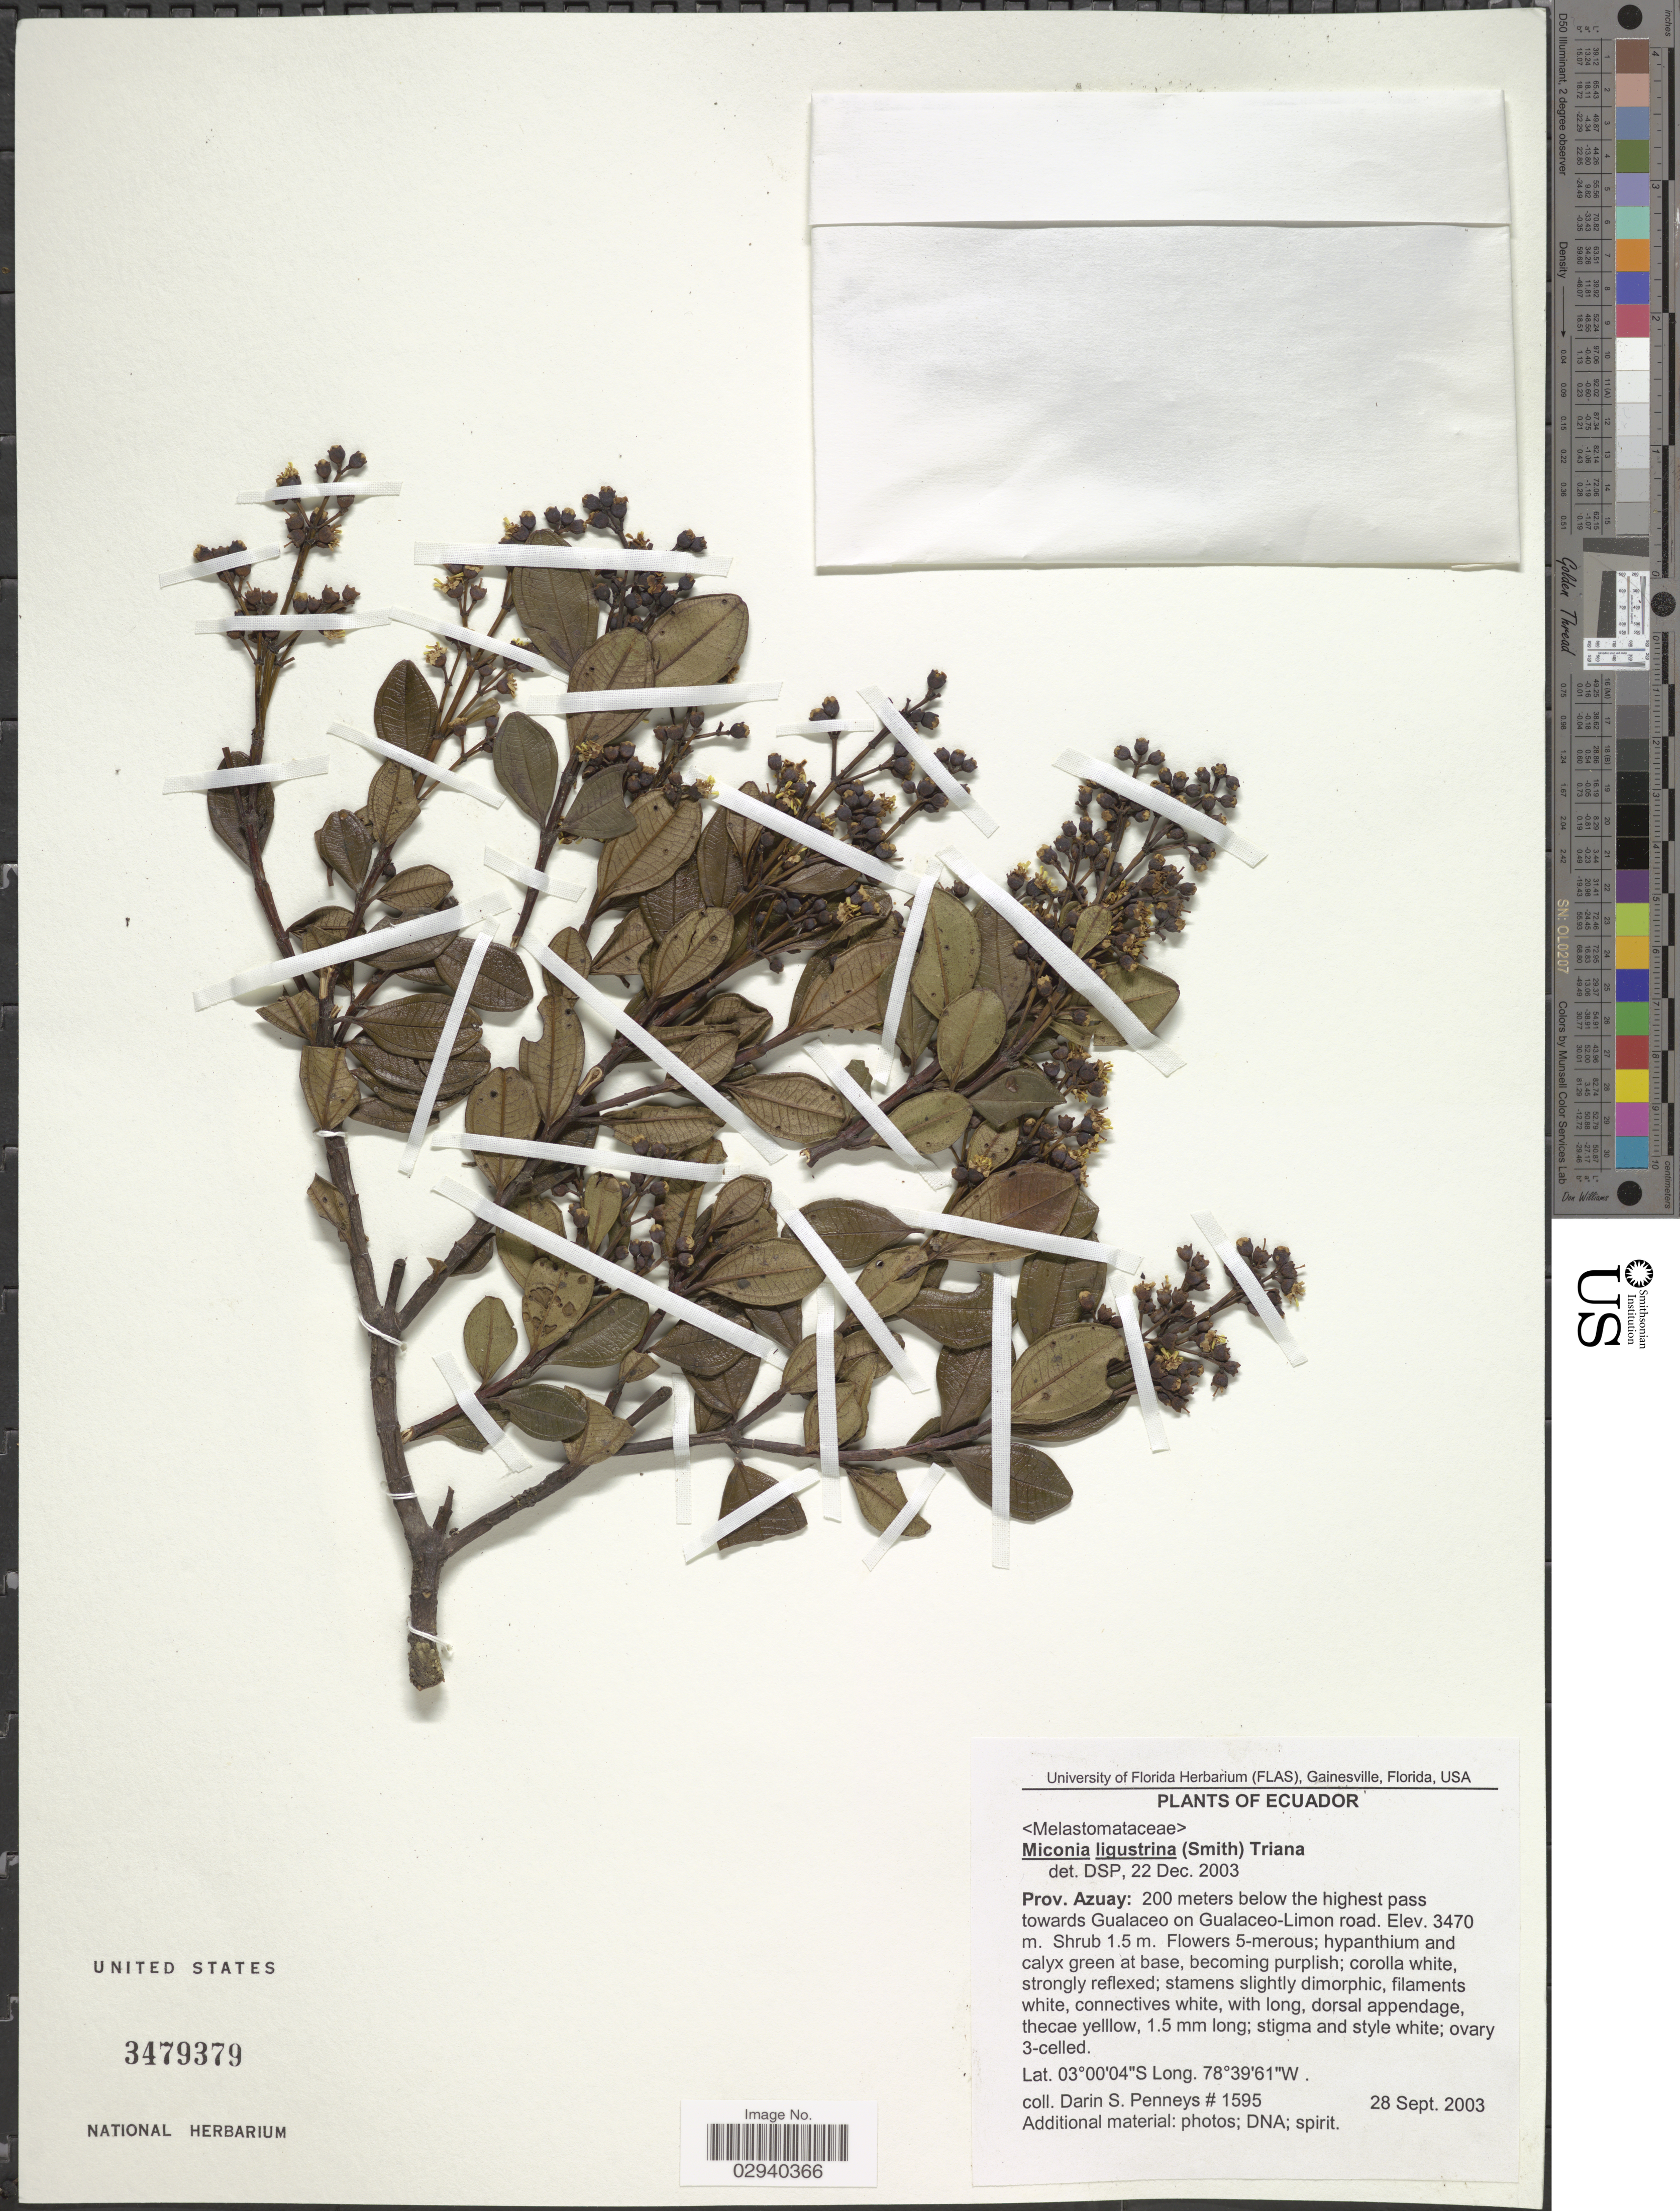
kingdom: Plantae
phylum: Tracheophyta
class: Magnoliopsida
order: Myrtales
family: Melastomataceae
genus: Miconia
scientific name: Miconia ligustrina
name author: (Sw.) Triana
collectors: D. S. Penneys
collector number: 1595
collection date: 2003-09-28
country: Ecuador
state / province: Azuay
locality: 200 meters below the highest pass towards Gualaceo on Gualaceo-Limon road.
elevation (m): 3470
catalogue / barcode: US 3479379